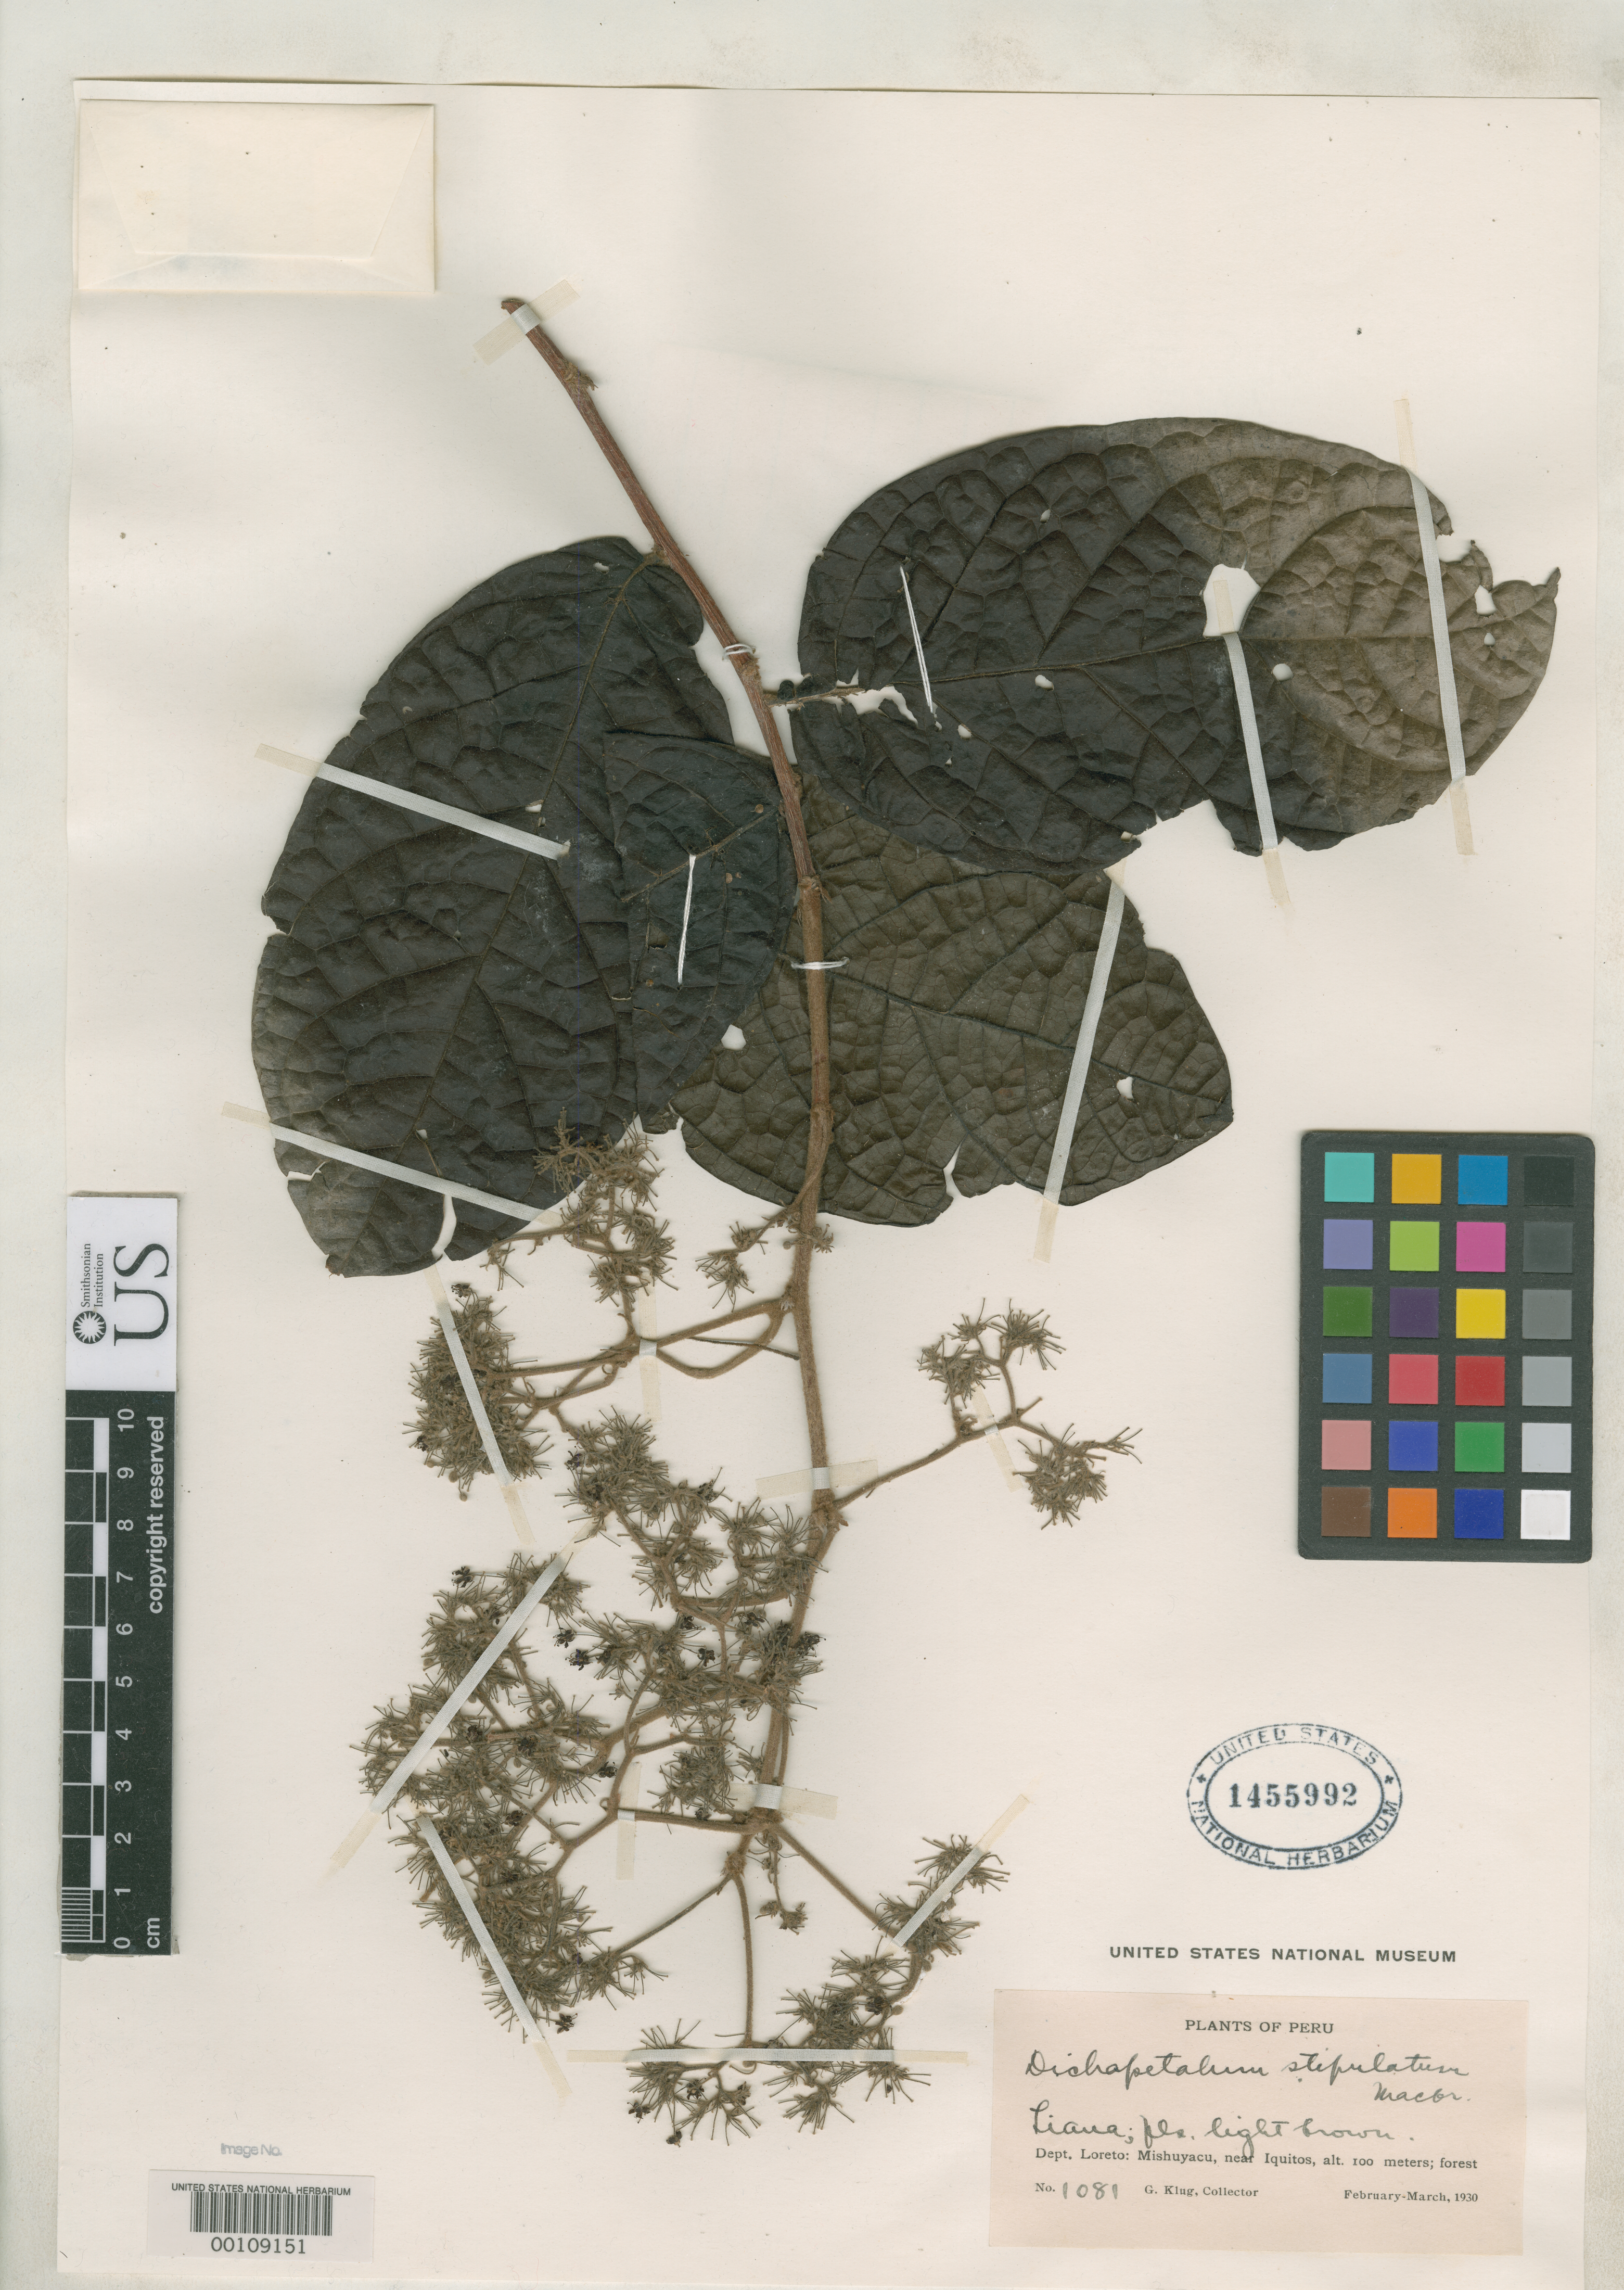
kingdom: Plantae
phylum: Tracheophyta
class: Magnoliopsida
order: Malpighiales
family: Dichapetalaceae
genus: Dichapetalum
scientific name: Dichapetalum stipulatum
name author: J.F. Macbr.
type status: Isotype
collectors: G. Klug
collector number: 1081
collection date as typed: Feb 1930 to -- Mar 1930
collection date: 1930-02/1930-03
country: Peru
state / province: Loreto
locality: Near Iquitos.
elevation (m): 100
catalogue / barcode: US 1455992